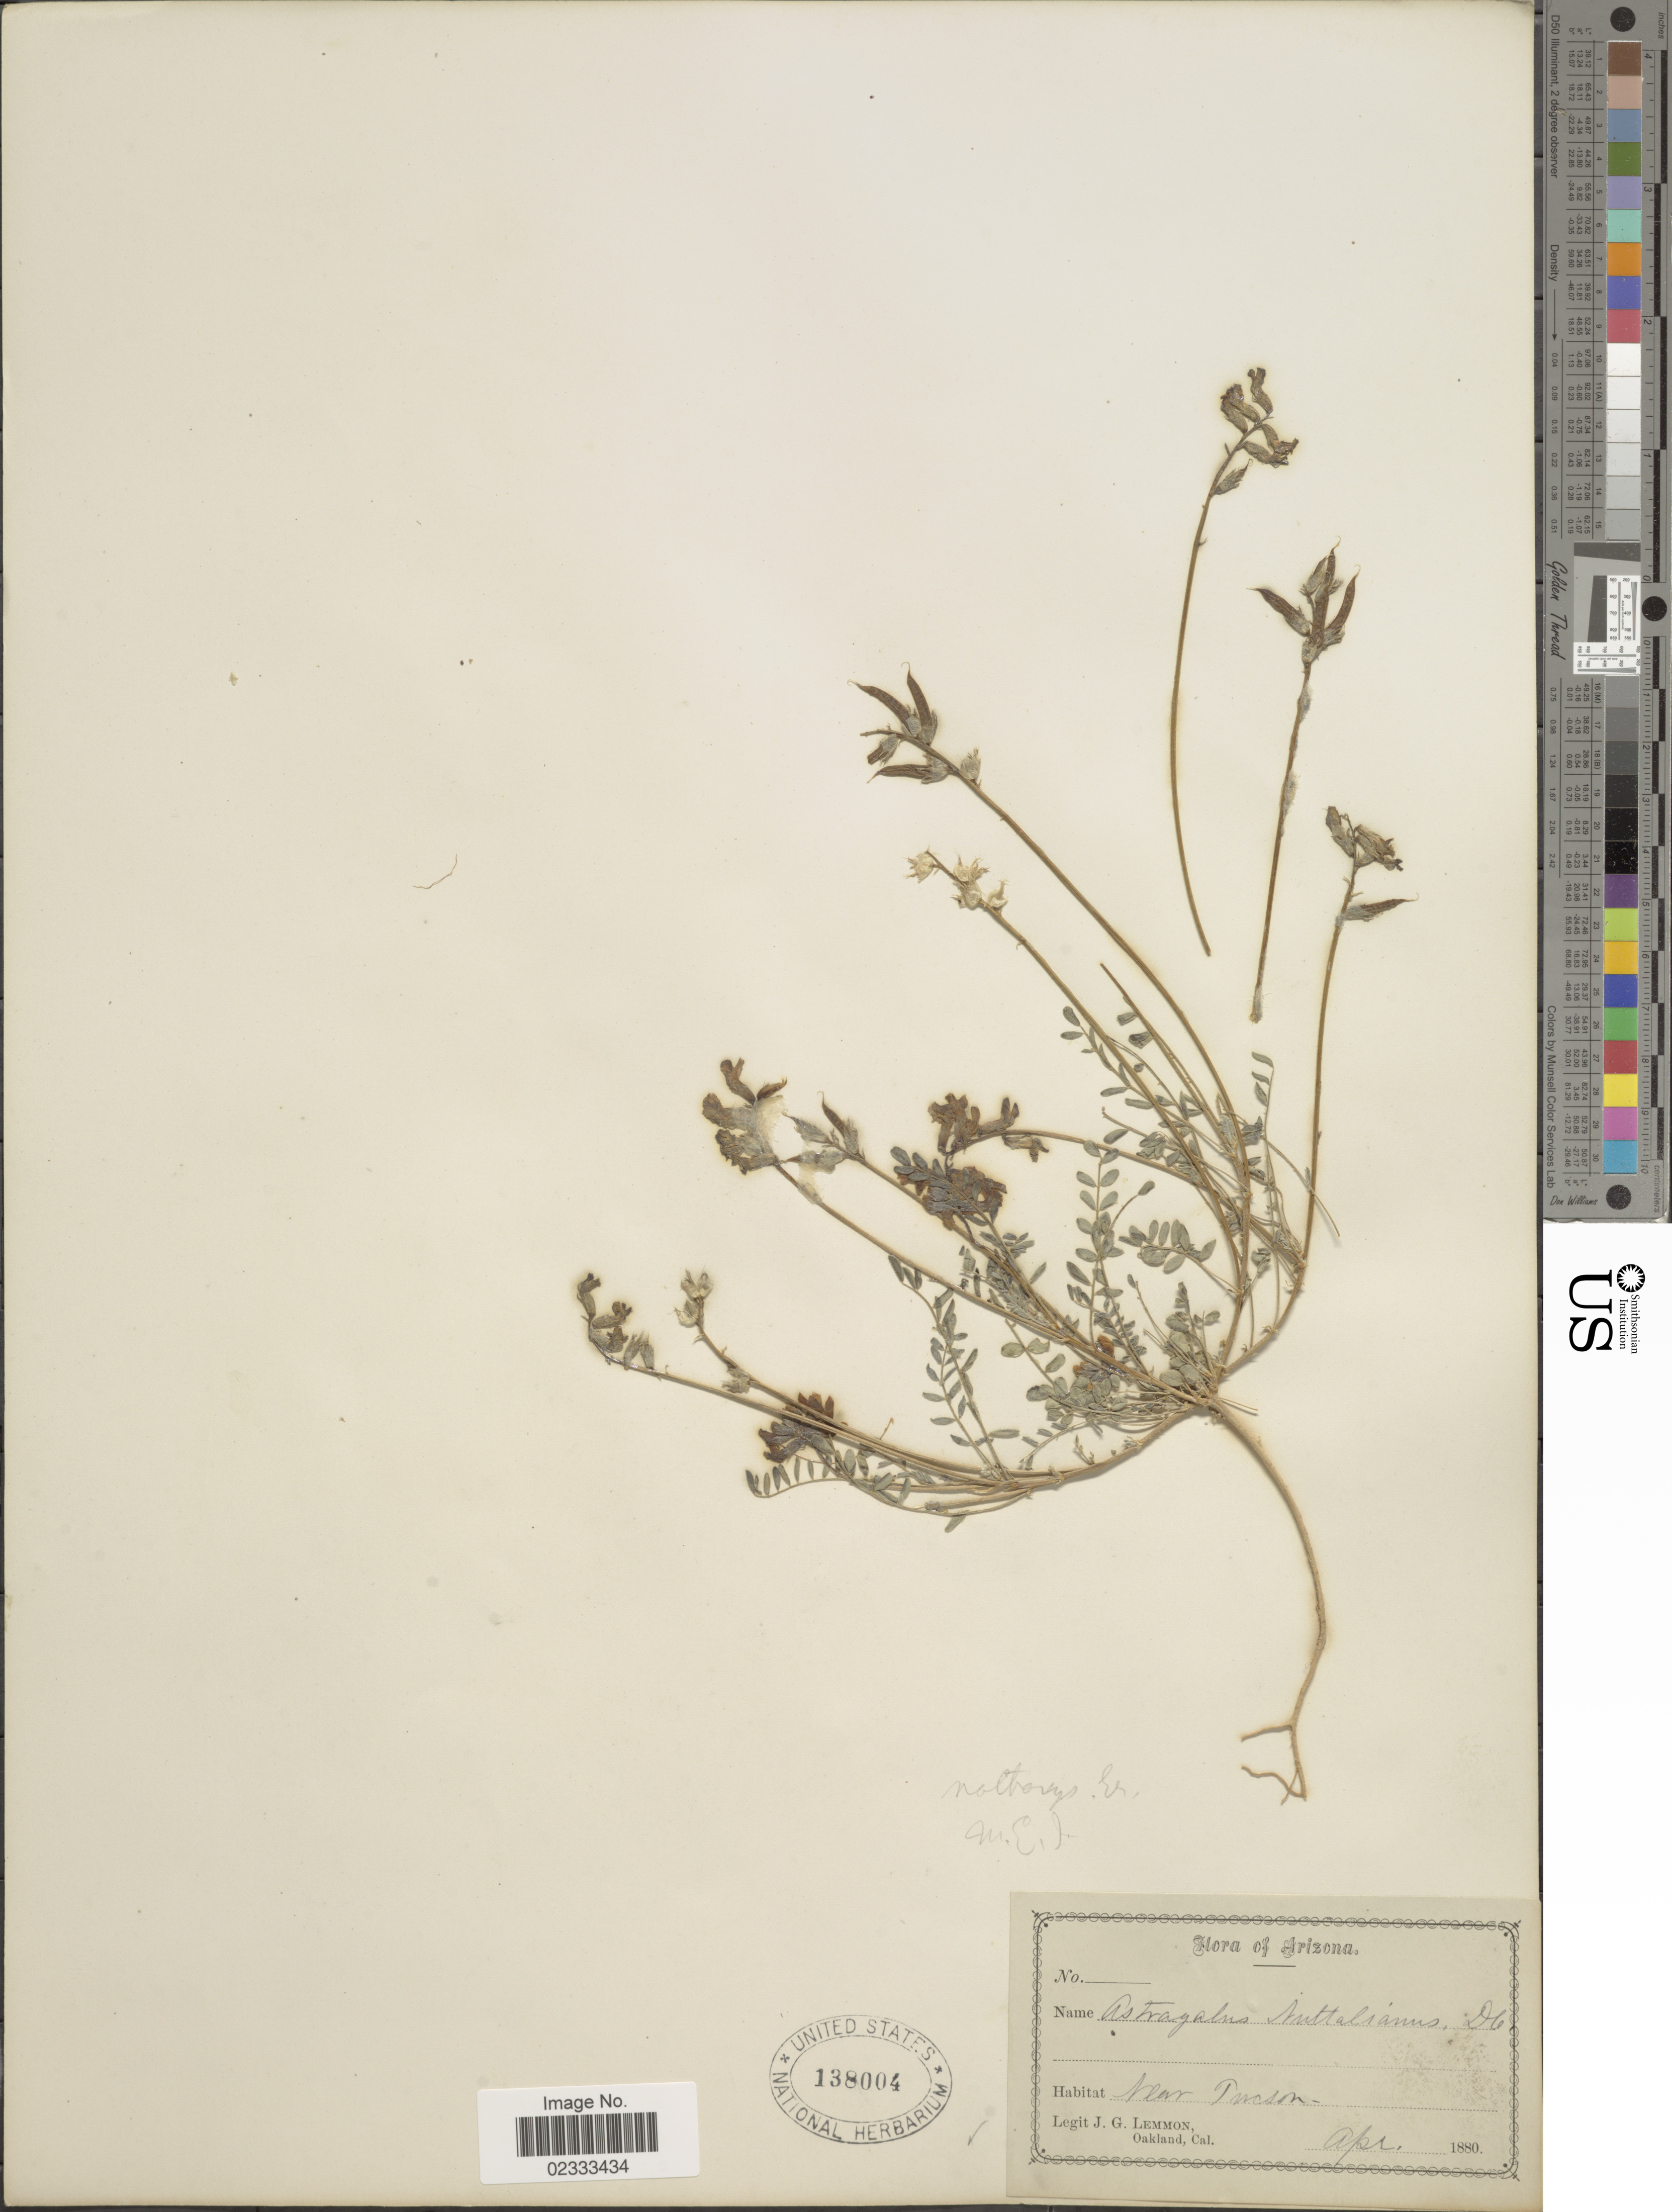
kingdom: Plantae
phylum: Tracheophyta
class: Magnoliopsida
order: Fabales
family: Fabaceae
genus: Astragalus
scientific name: Astragalus nothoxys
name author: A. Gray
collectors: J. Lemmon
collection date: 1880-04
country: United States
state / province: Arizona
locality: Near Tucson.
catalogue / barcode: US 138004